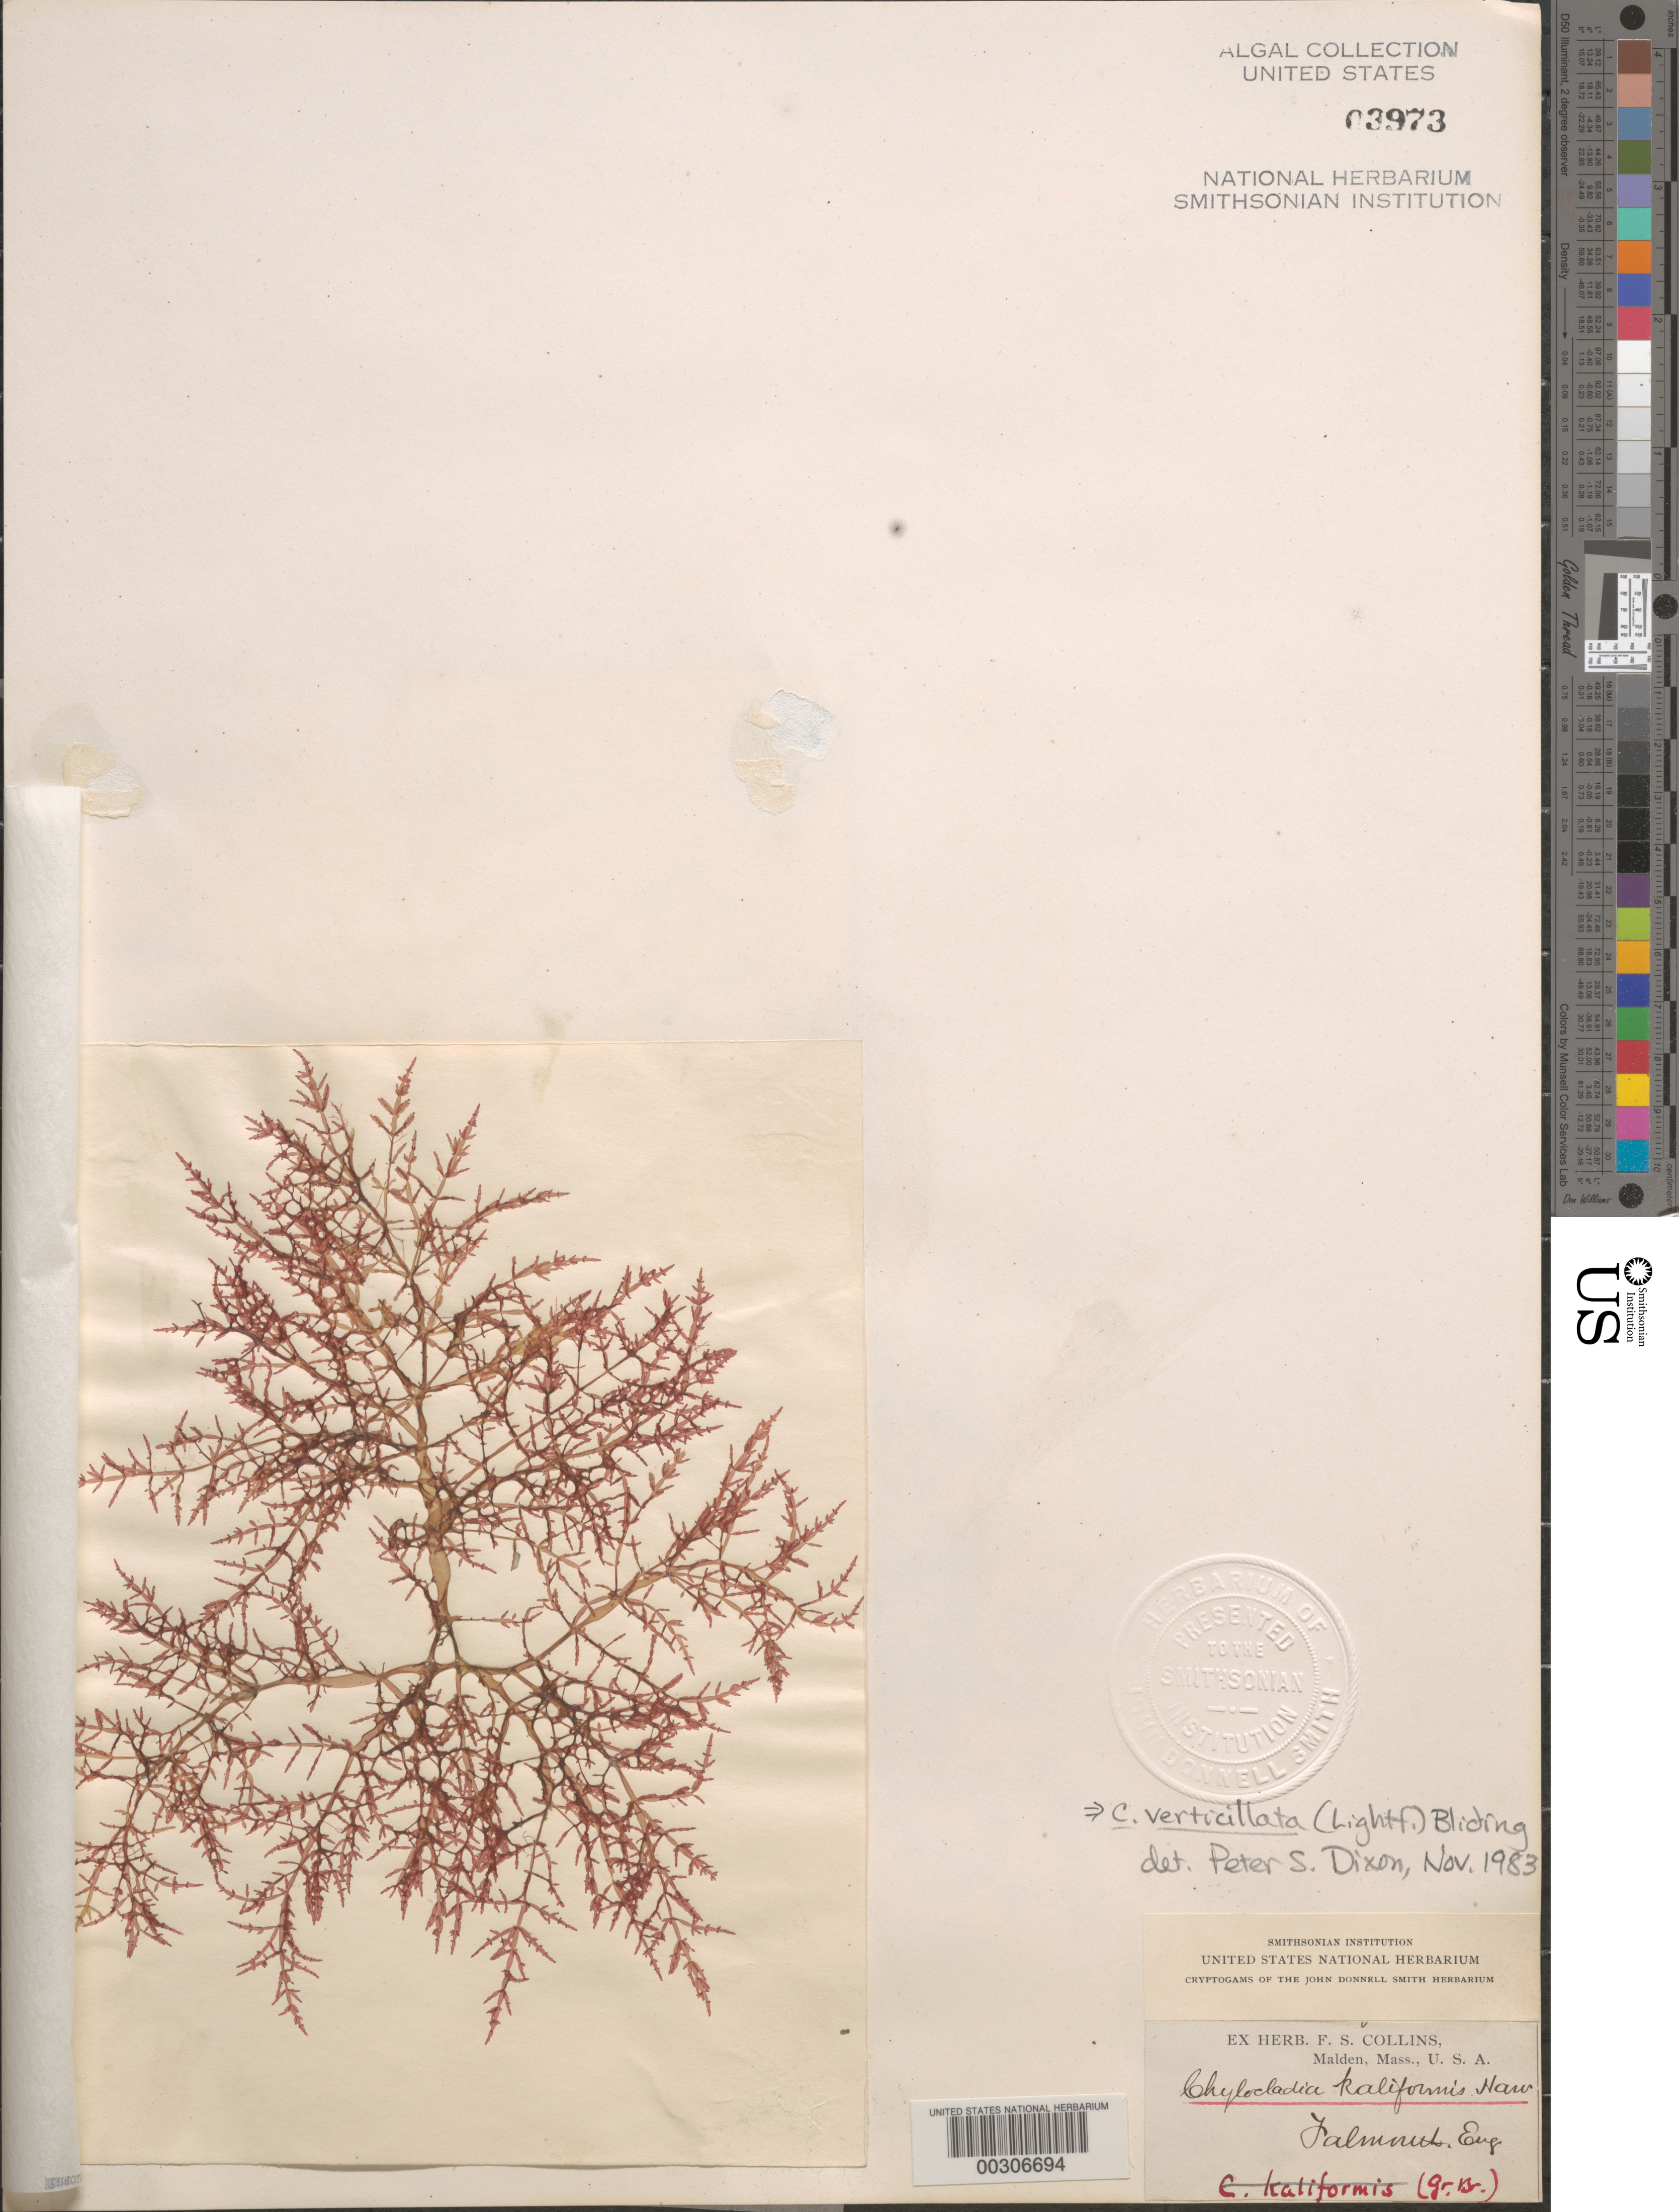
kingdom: Plantae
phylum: Rhodophyta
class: Florideophyceae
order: Rhodymeniales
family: Champiaceae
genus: Chylocladia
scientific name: Chylocladia verticillata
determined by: Dixon, P. S.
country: United Kingdom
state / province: England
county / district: Cornwall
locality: Falmouth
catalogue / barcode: US 3973